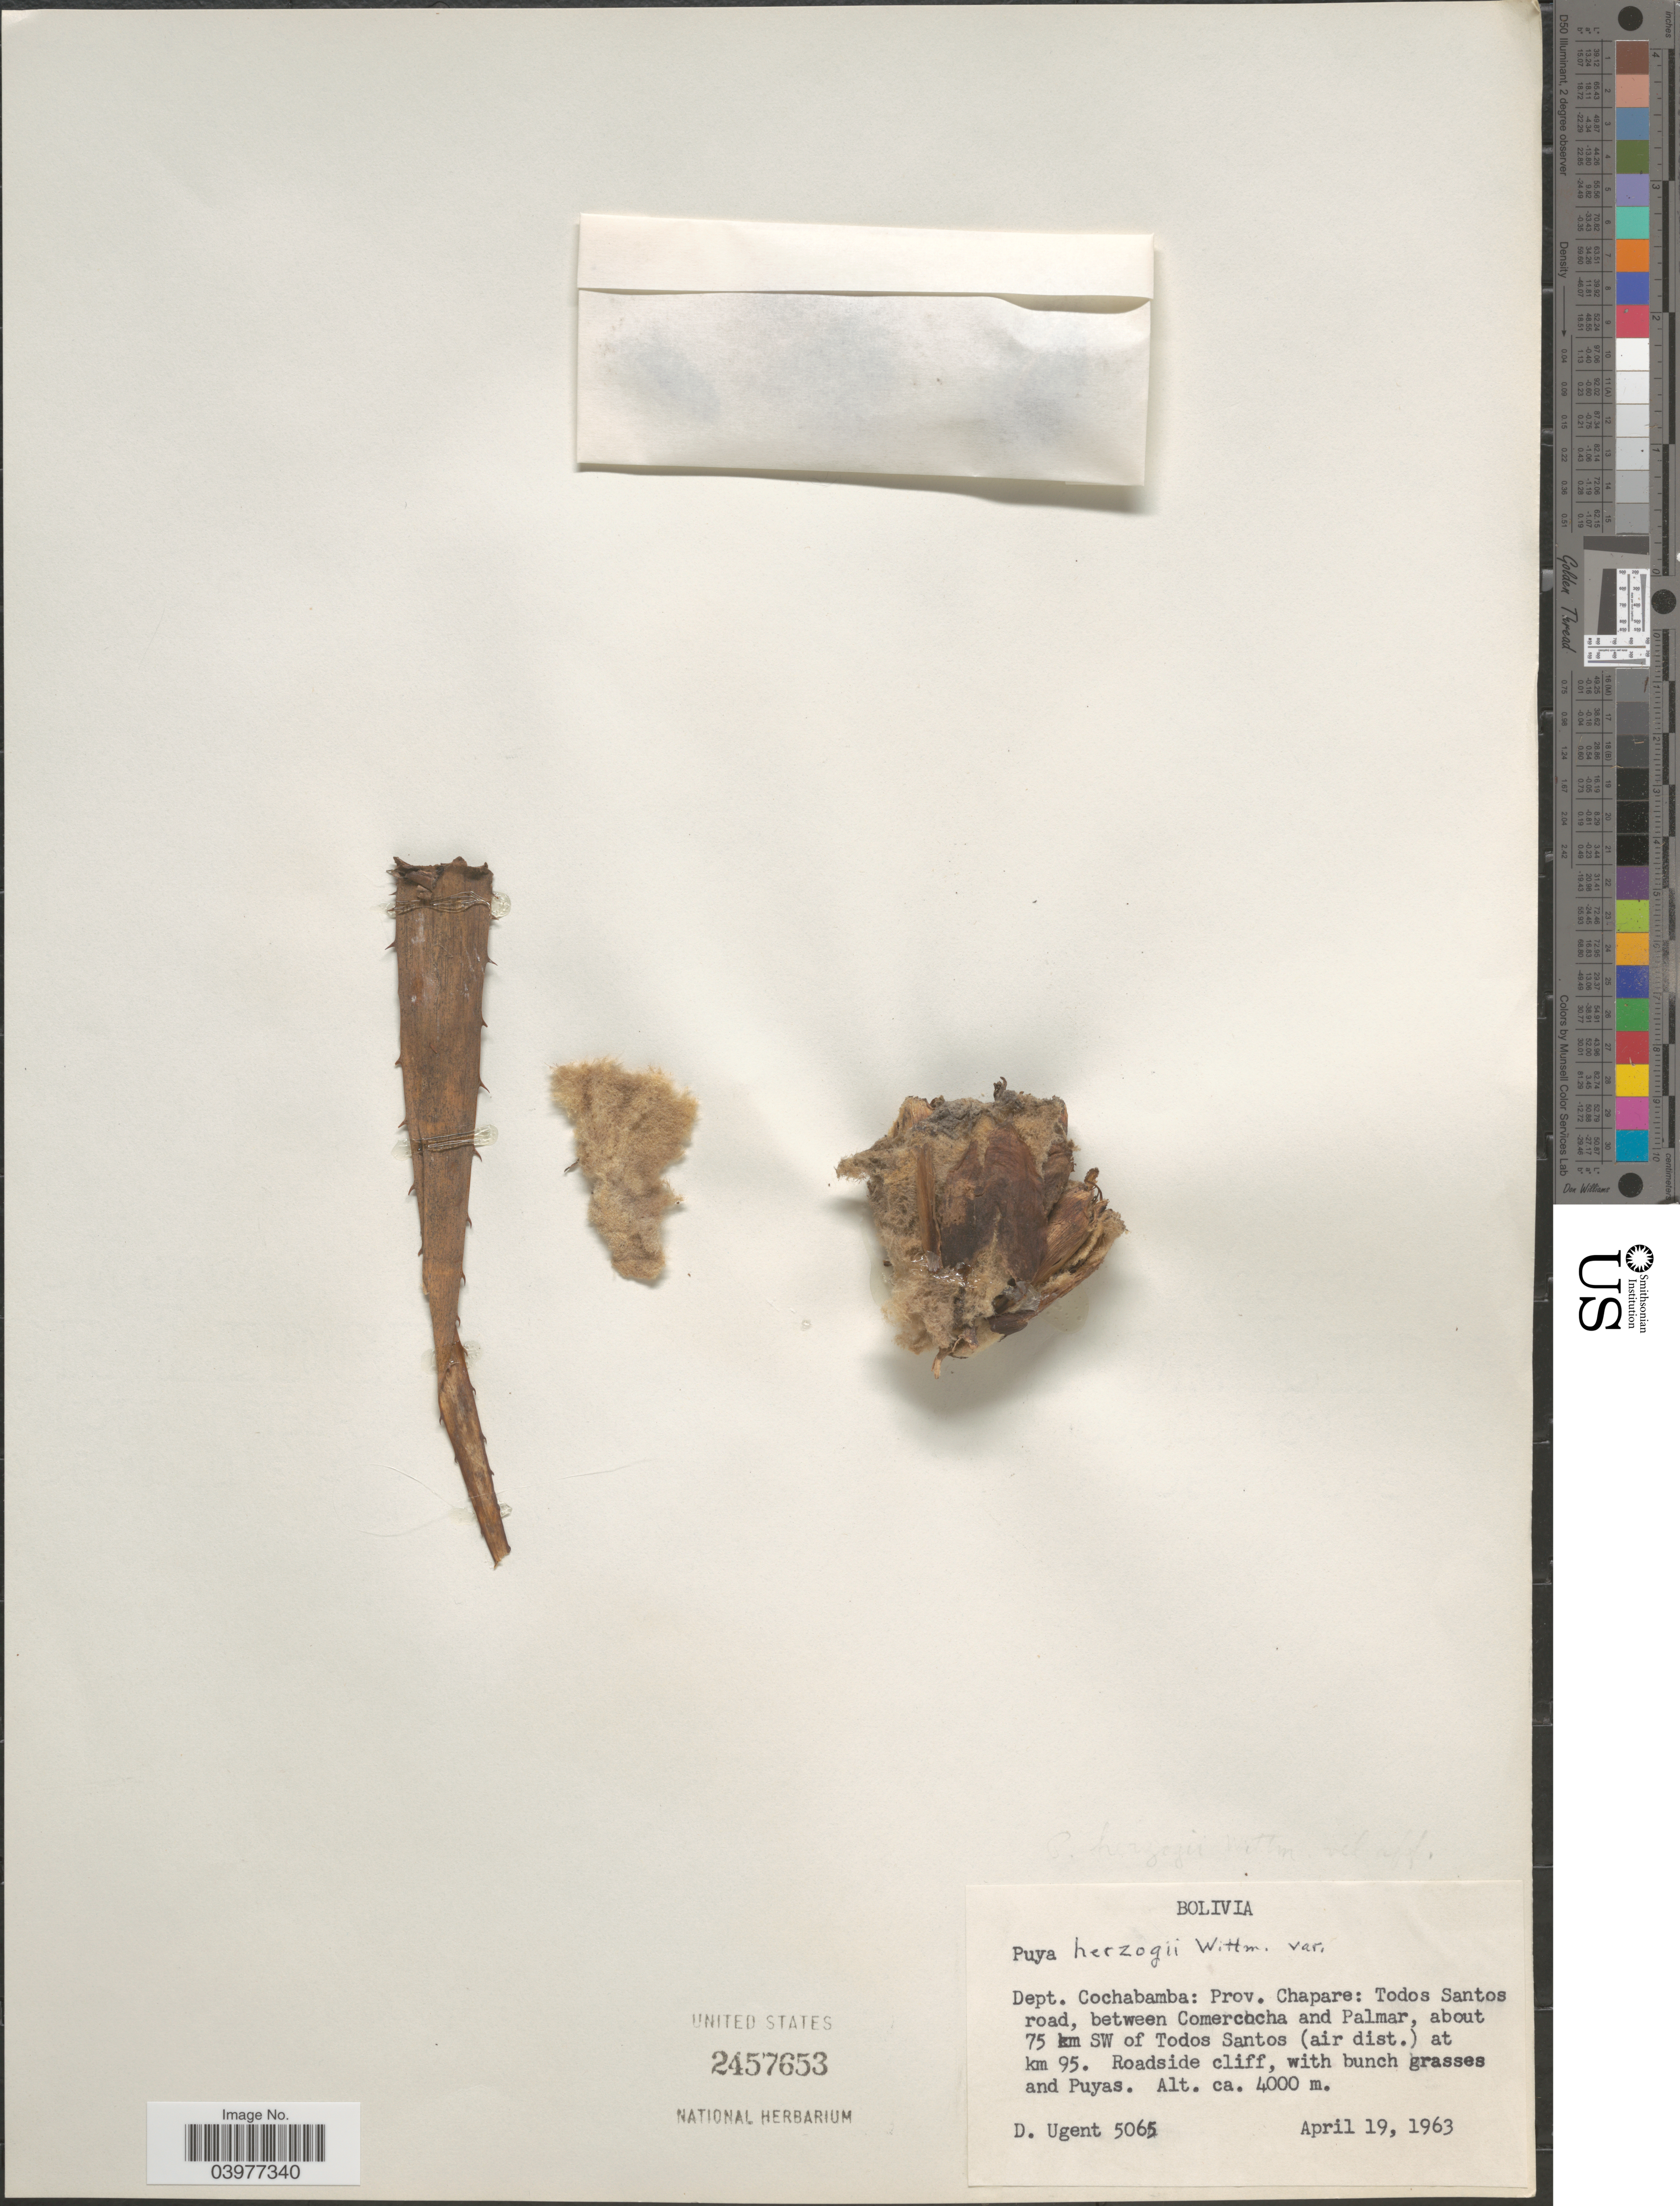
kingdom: Plantae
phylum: Tracheophyta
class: Liliopsida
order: Poales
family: Bromeliaceae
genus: Puya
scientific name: Puya herzogii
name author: Wittm.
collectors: D. Ugent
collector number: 5065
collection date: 1963-04-19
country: Bolivia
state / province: Cochabamba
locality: Dept. Cochabamba: Prov. Chapare: Todos Santos road, between Comercocha and Palmar, about 75 km SW of Todos Santos (air dist.) at km 95. Roadside cliff, with bunch grasses and Puyas.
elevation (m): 4000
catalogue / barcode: US 2457653